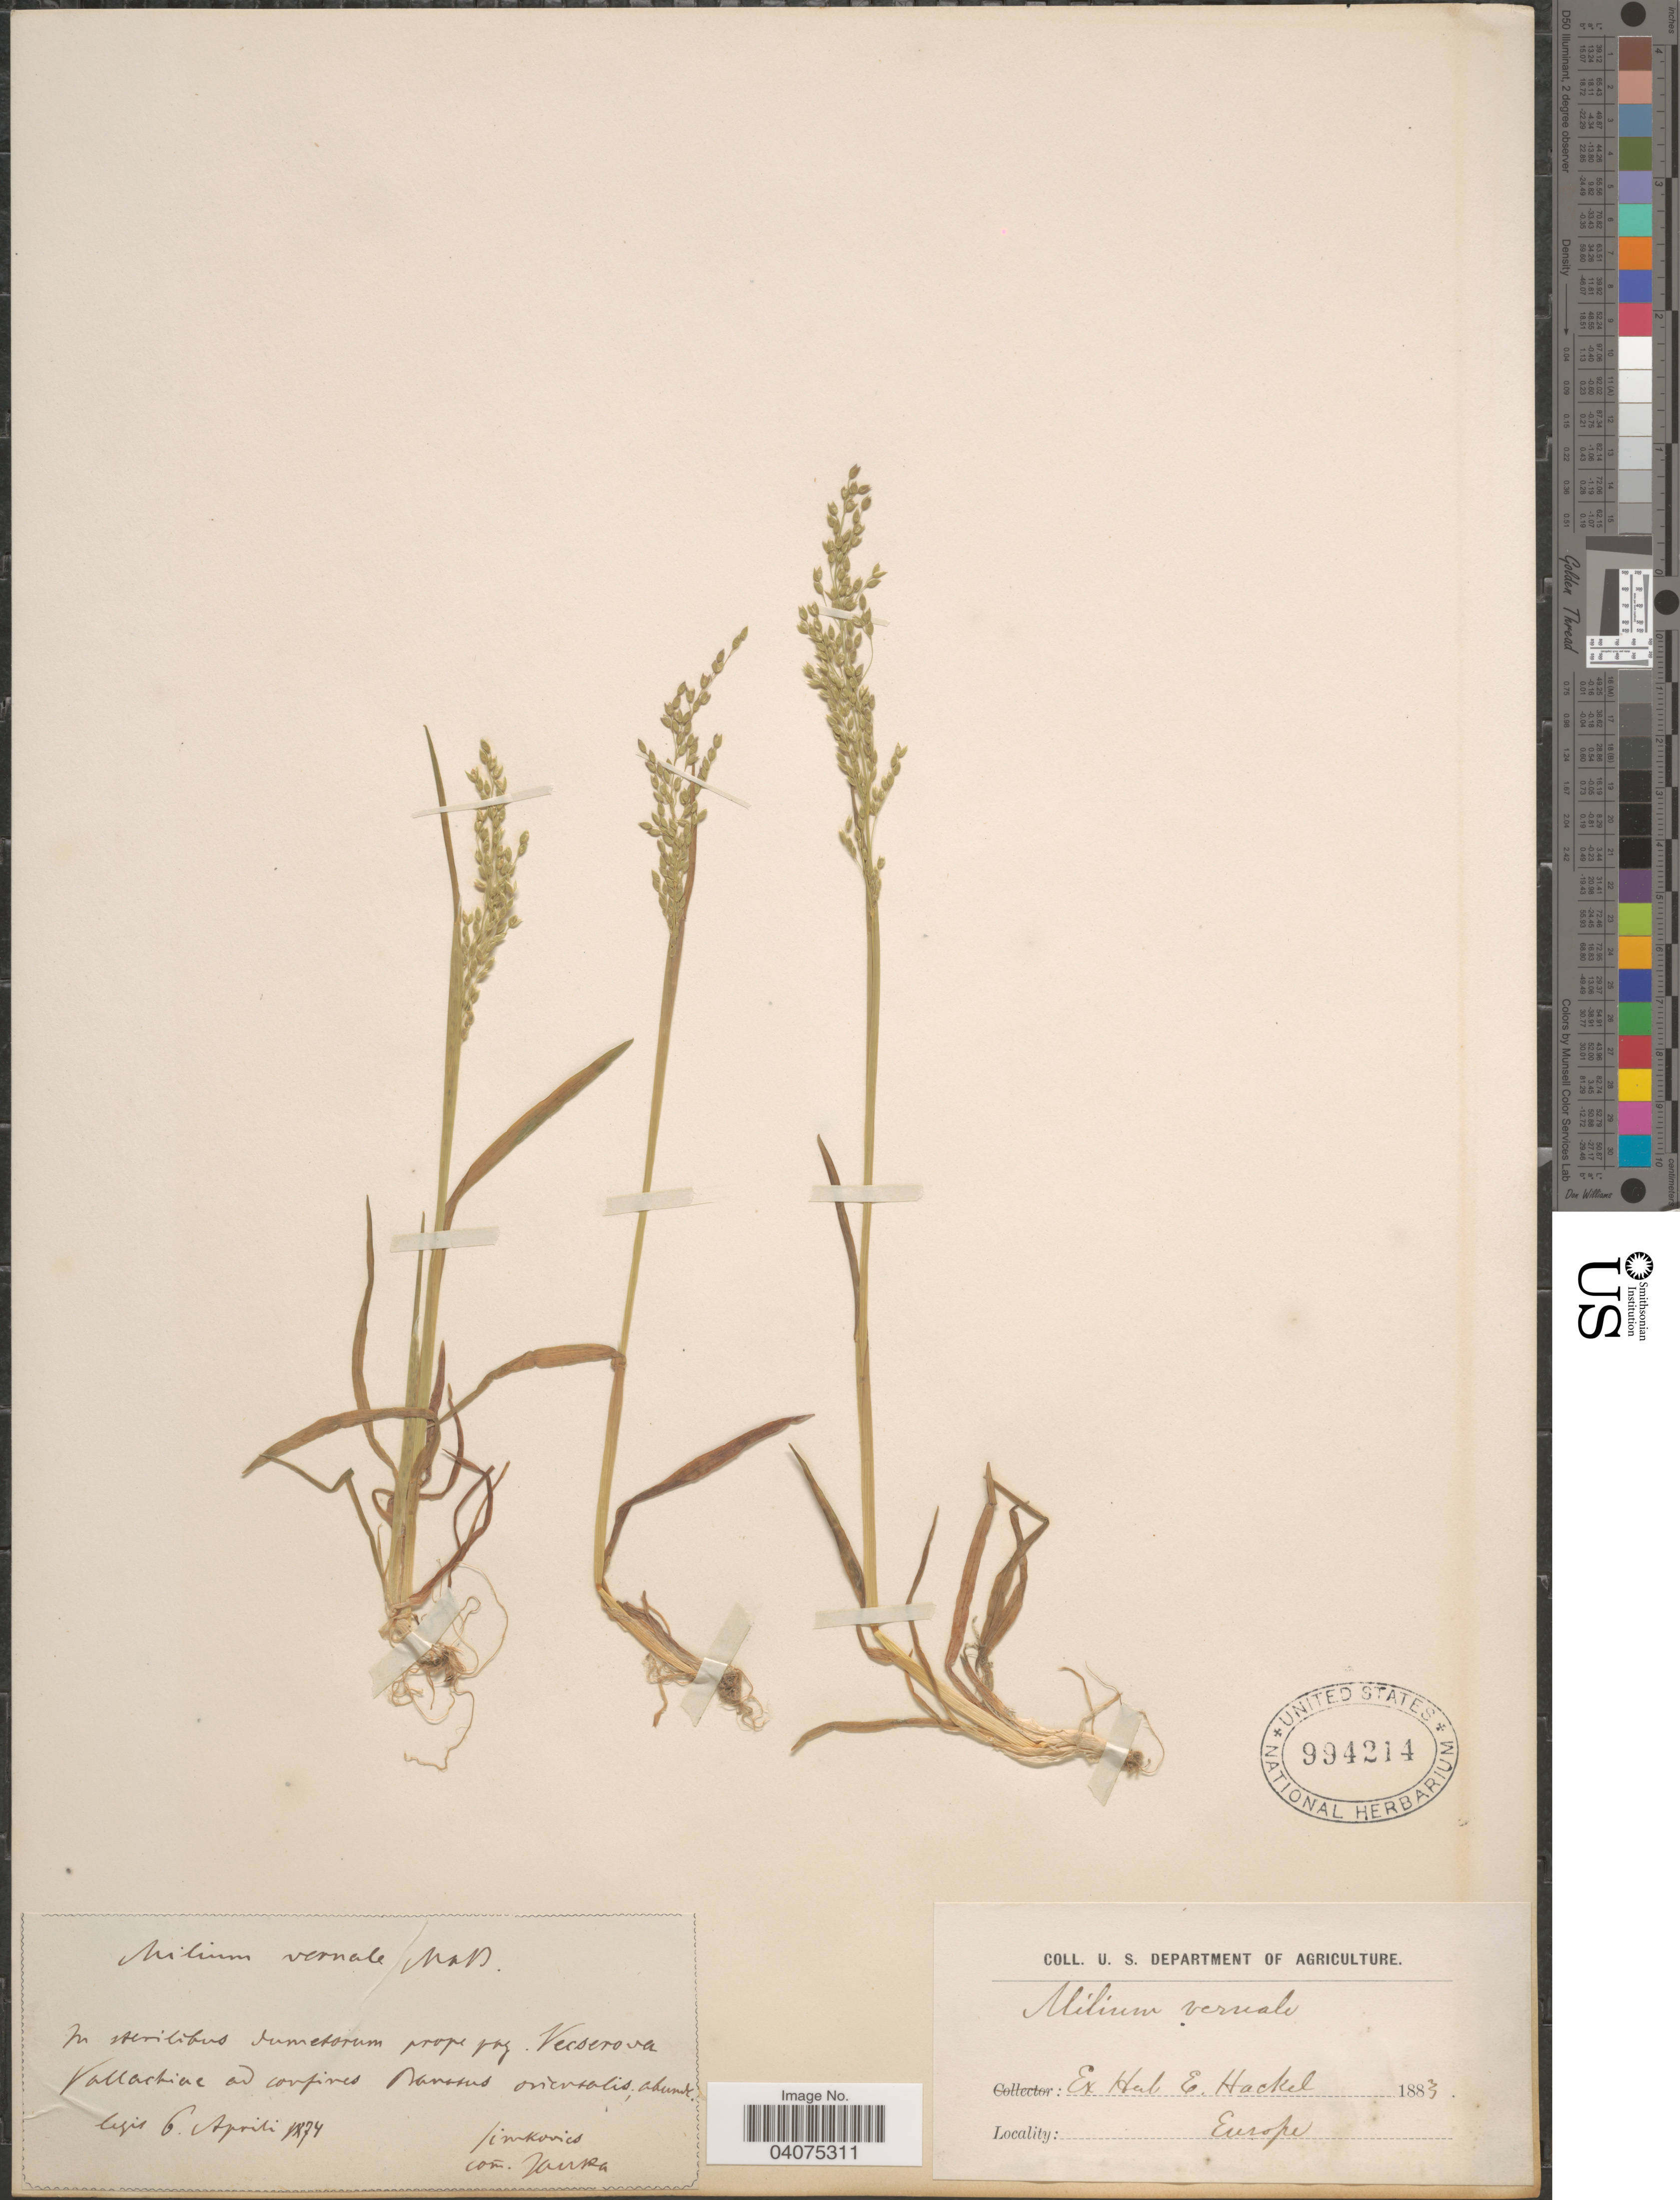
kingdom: Plantae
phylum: Tracheophyta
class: Liliopsida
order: Poales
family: Poaceae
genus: Milium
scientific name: Milium vernale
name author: M. Bieb.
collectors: V. Janka von Bulcs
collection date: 1874-04-06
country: Romania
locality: In sterilibus dumetorum prope pag. Vecserova Vallachiae ad compires Nanthus orientalis, abundant. Europe.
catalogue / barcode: US 994214